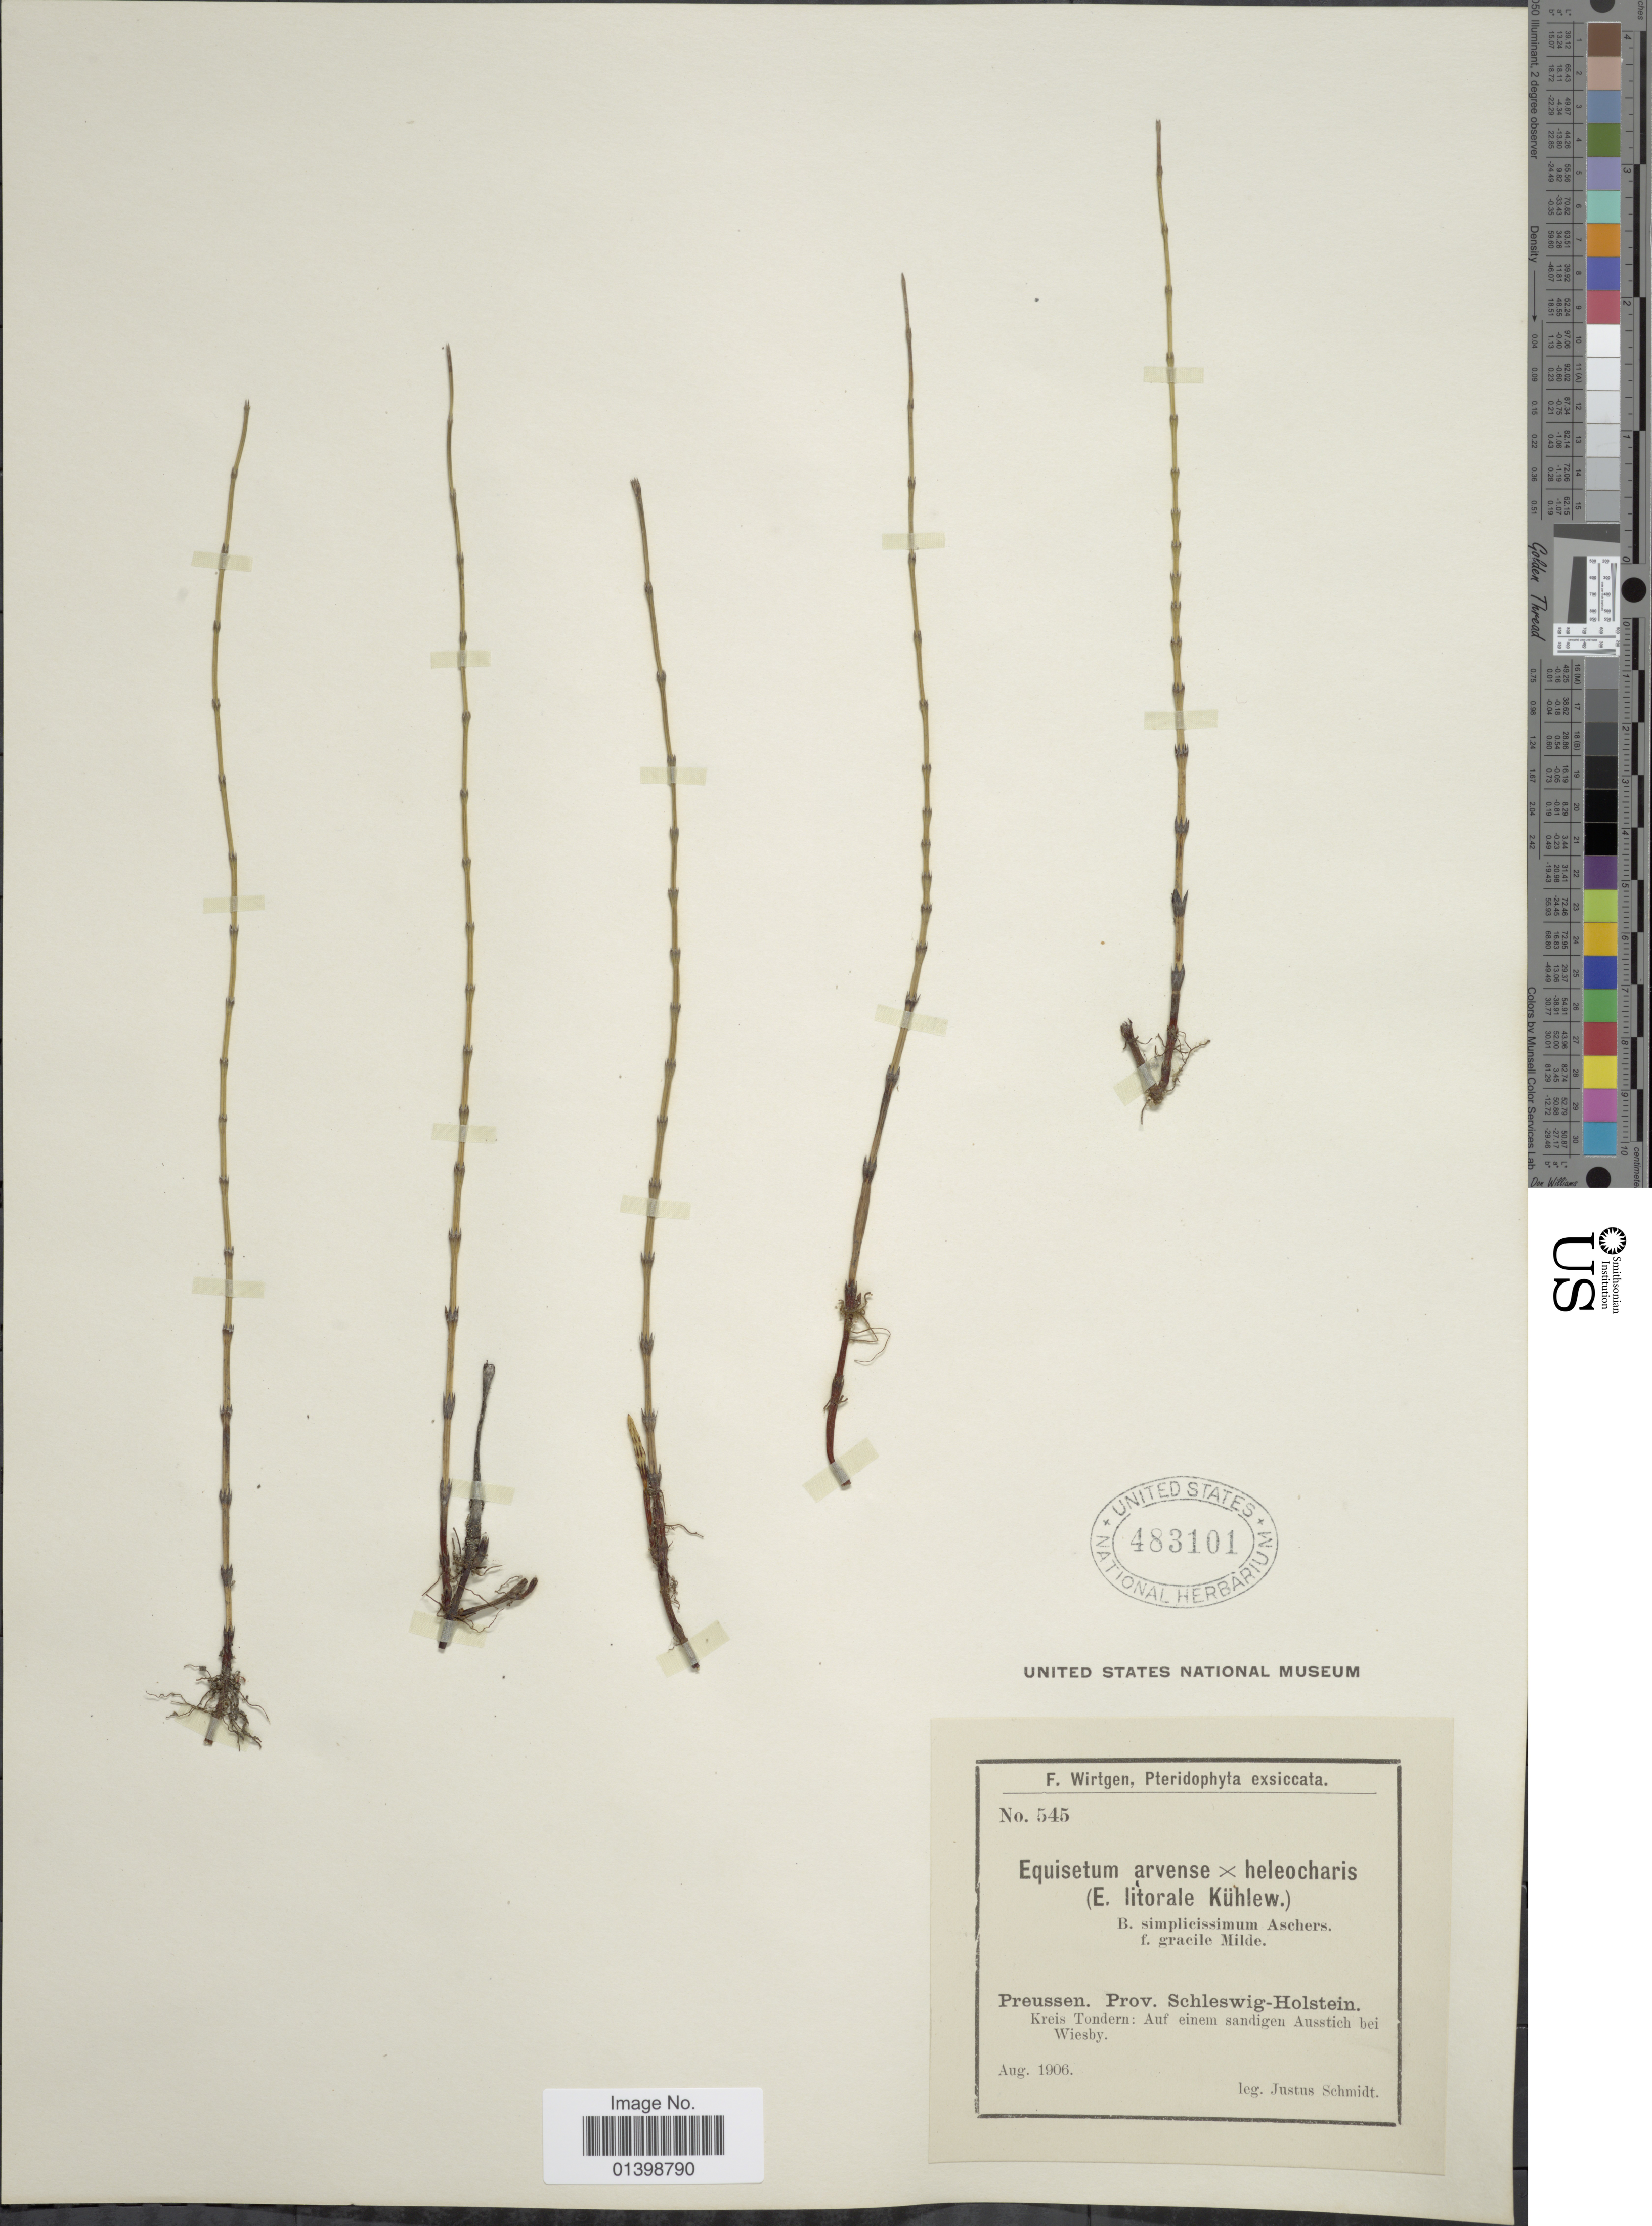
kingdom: Plantae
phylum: Tracheophyta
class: Polypodiopsida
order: Equisetales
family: Equisetaceae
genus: Equisetum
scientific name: Equisetum x litorale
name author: Kuhlw.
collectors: J. Schmidt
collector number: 545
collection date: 1906-08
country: Germany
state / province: Schleswig-Holstein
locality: Preussen, Kreis Tondern: Auf einem sandigen Ausstich bei Wiesby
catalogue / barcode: US 483101